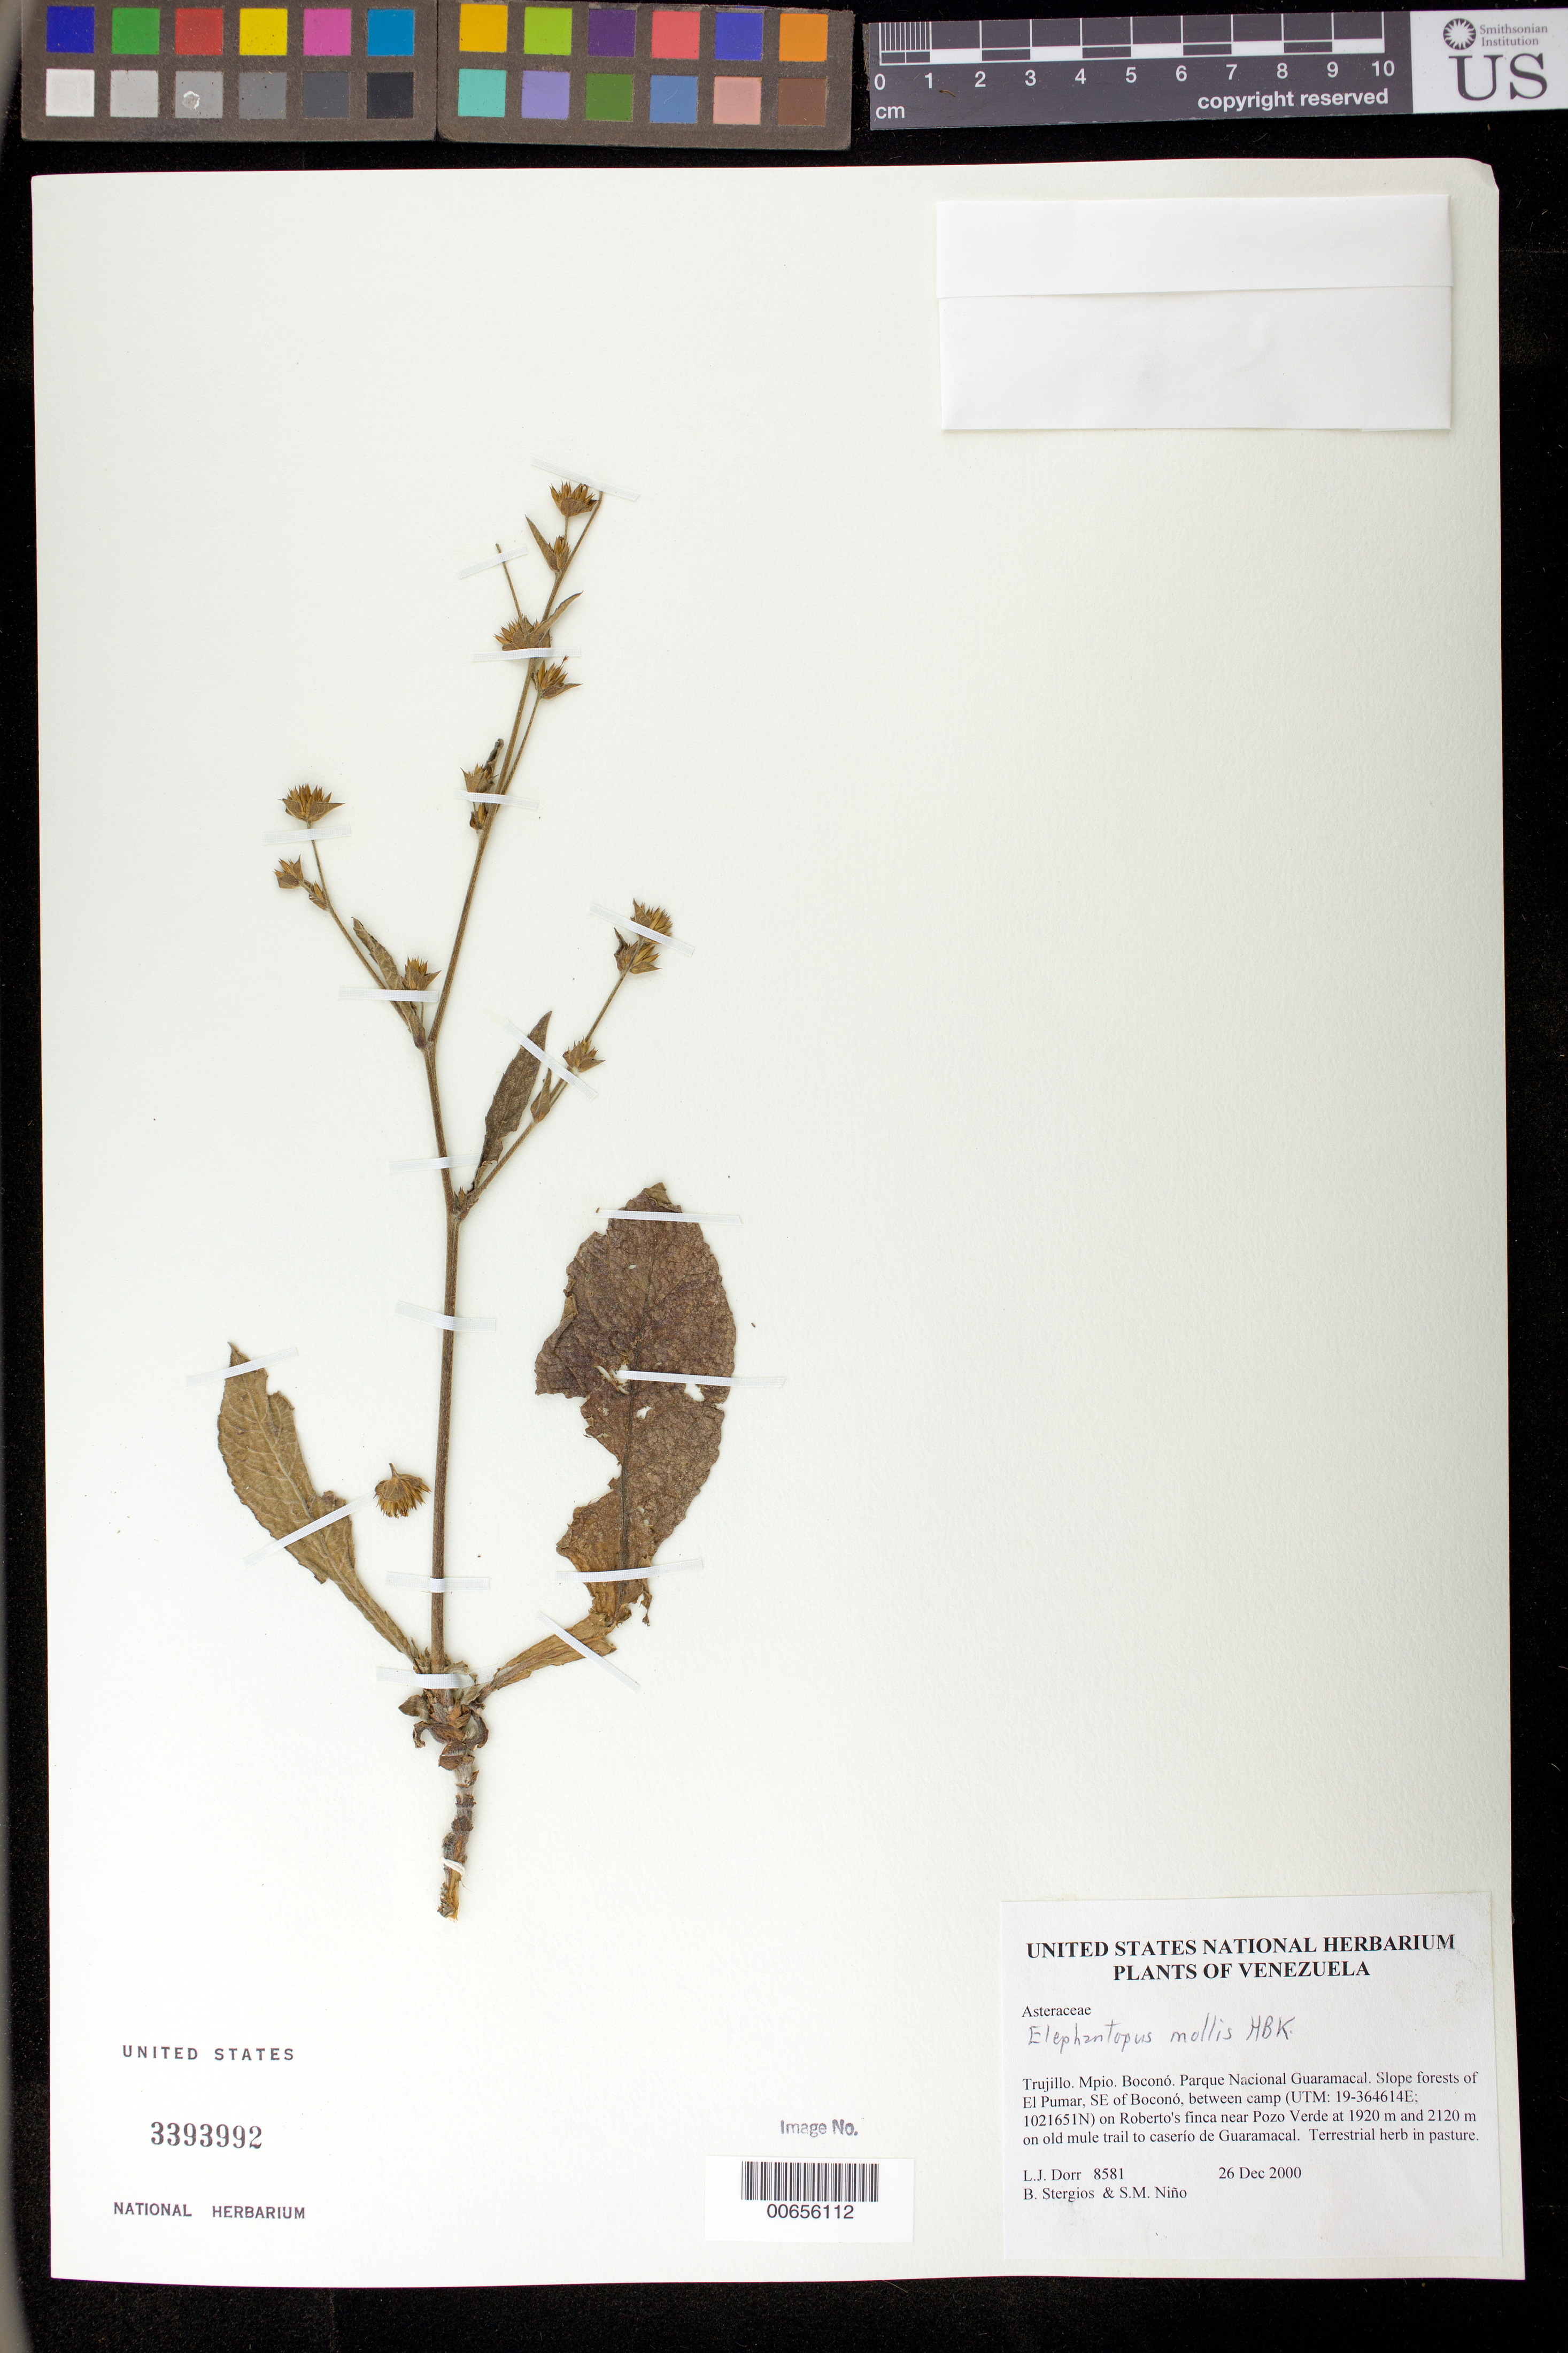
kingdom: Plantae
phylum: Tracheophyta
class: Magnoliopsida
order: Asterales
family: Asteraceae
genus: Elephantopus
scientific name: Elephantopus mollis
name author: Kunth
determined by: Robinson, Harold E., (US)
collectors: L. J. Dorr, B. G. Stergios & S. M. Niño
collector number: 8581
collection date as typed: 26 Dec 2000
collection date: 2000-12-26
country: Venezuela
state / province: Trujillo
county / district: Boconó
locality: Parque Nacional Guaramacal. El Pumar, SE of Boconó, between camp on Roberto's finca near Pozo Verde at 1920 m and 2120 m on old mule trail to caserío de Guaramacal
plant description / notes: PORT, US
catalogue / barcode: US 3393992